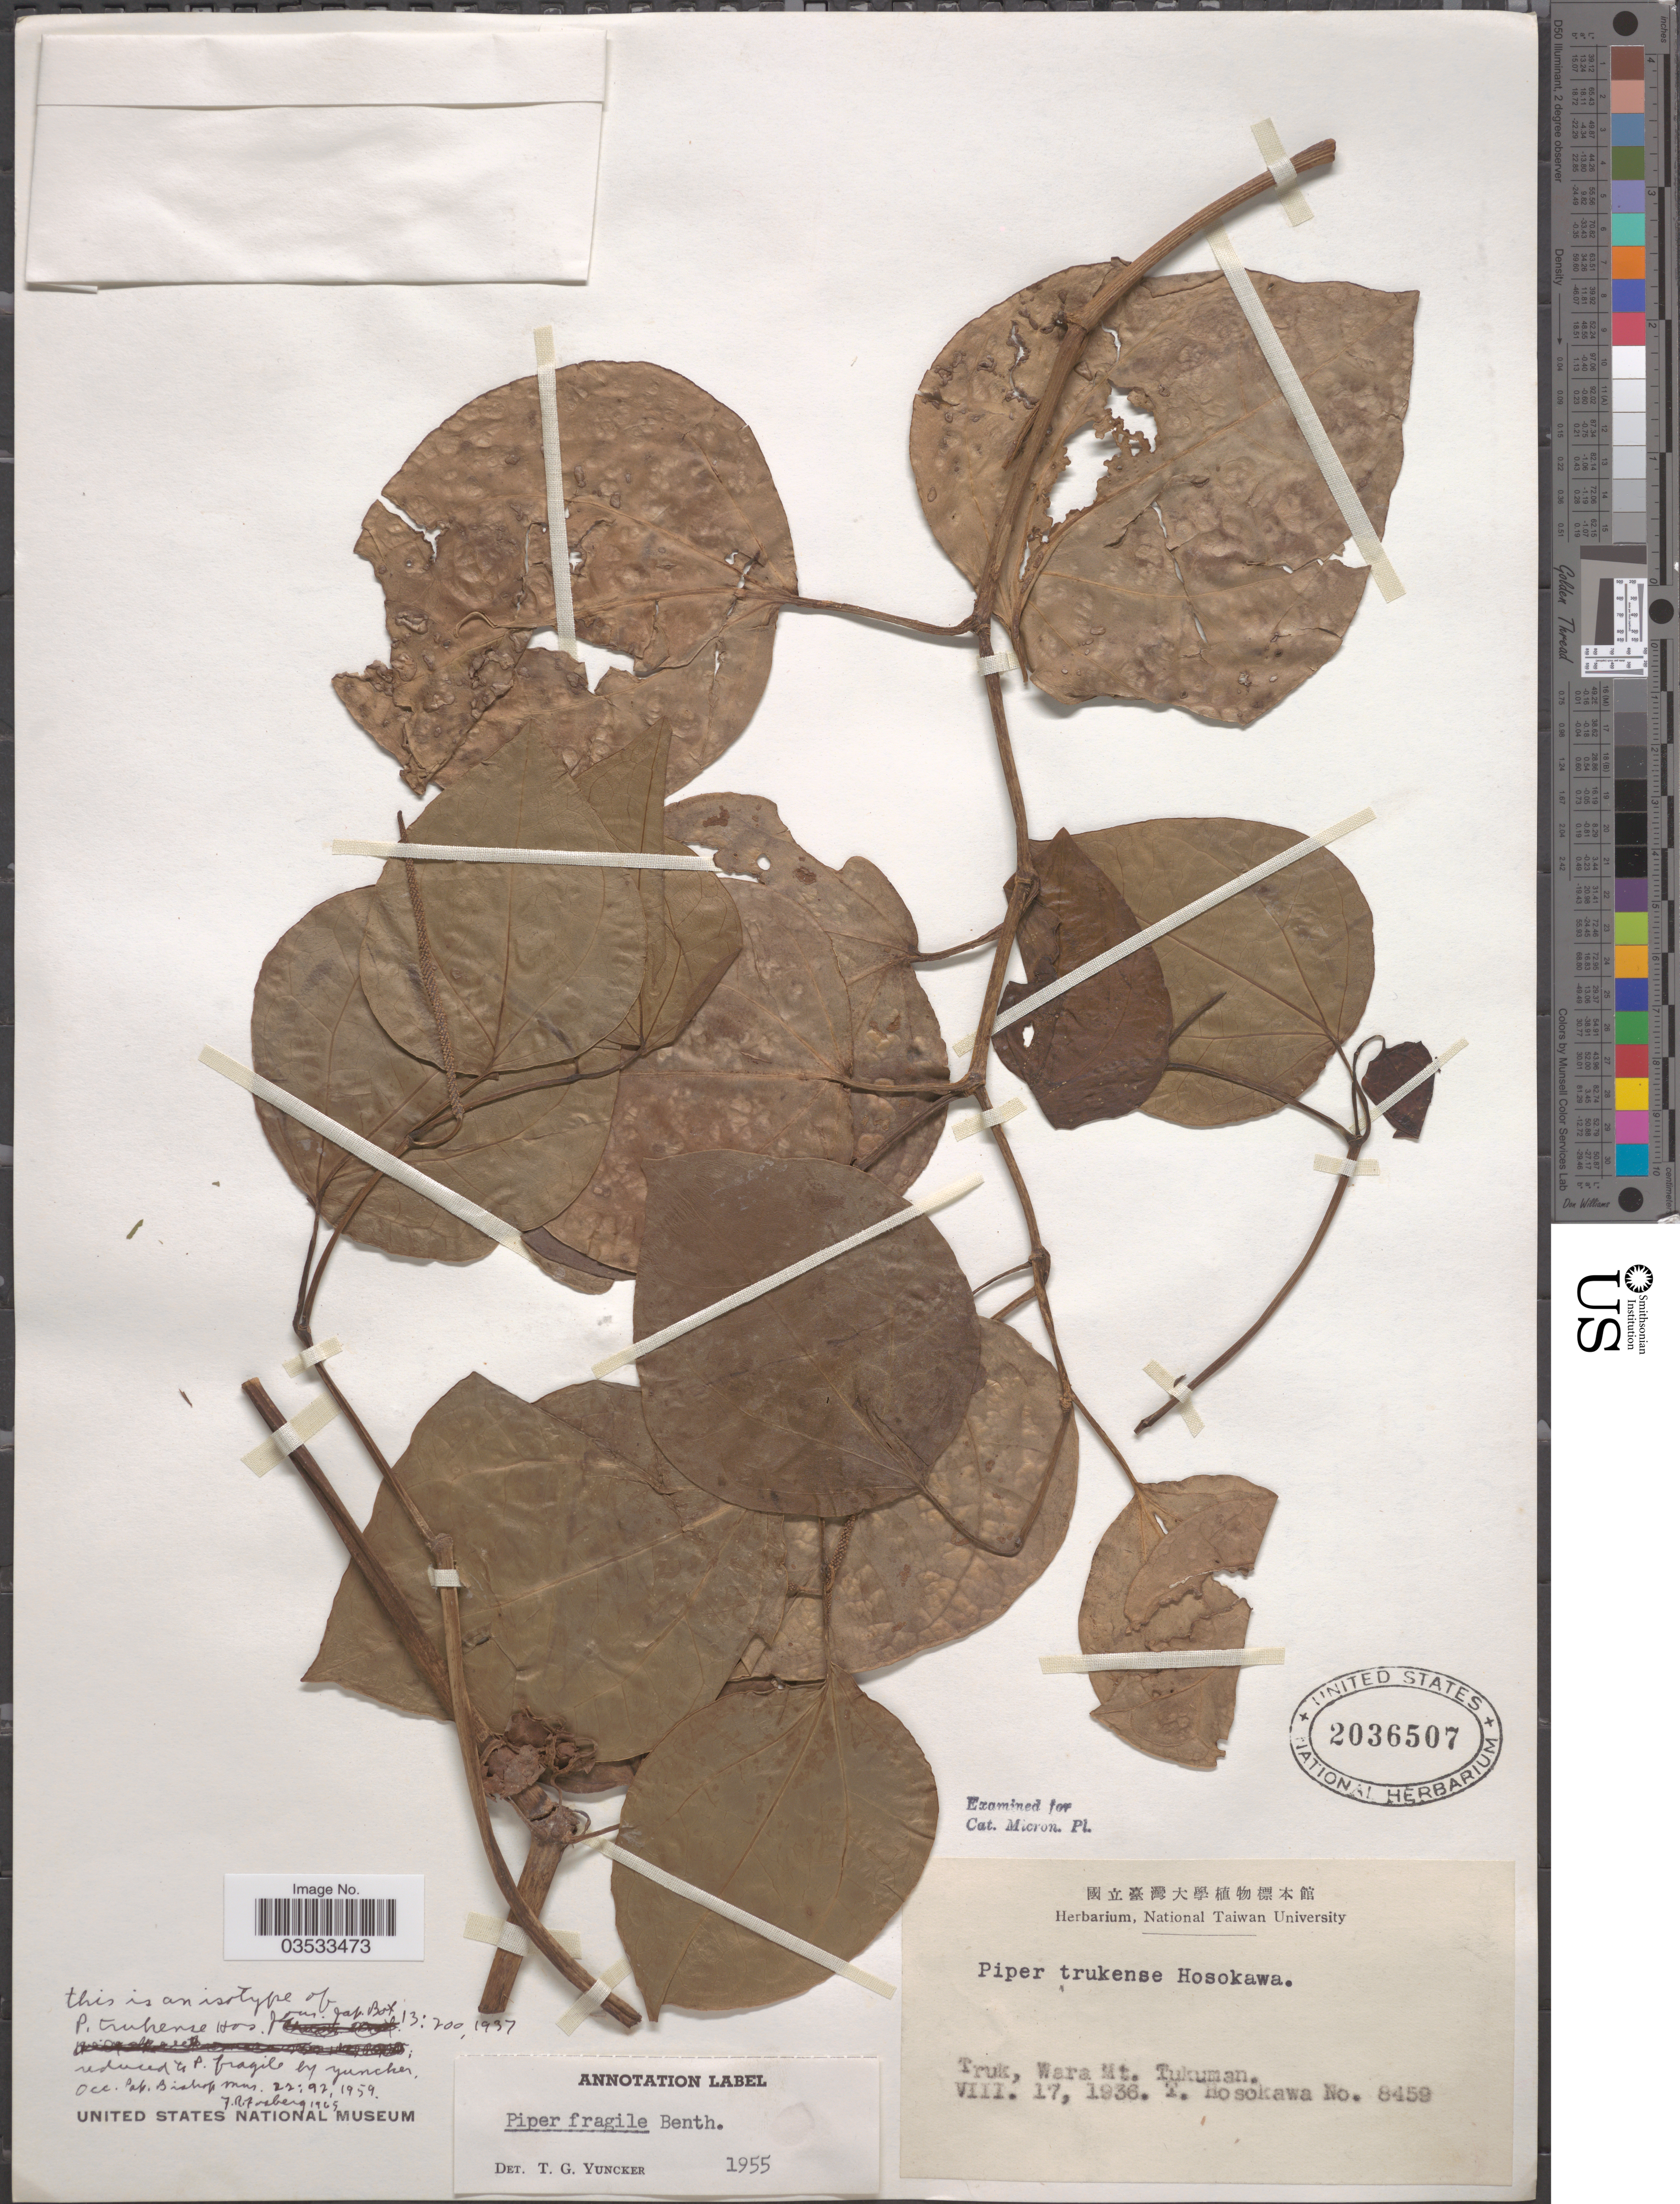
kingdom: Plantae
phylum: Tracheophyta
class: Magnoliopsida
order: Piperales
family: Piperaceae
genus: Piper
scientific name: Piper fragile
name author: Benth.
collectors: T. Hosokawa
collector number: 8459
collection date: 1936-08-17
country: Micronesia, Federated States of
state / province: Truk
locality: Wara Mt. Tukuman.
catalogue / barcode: US 2036507